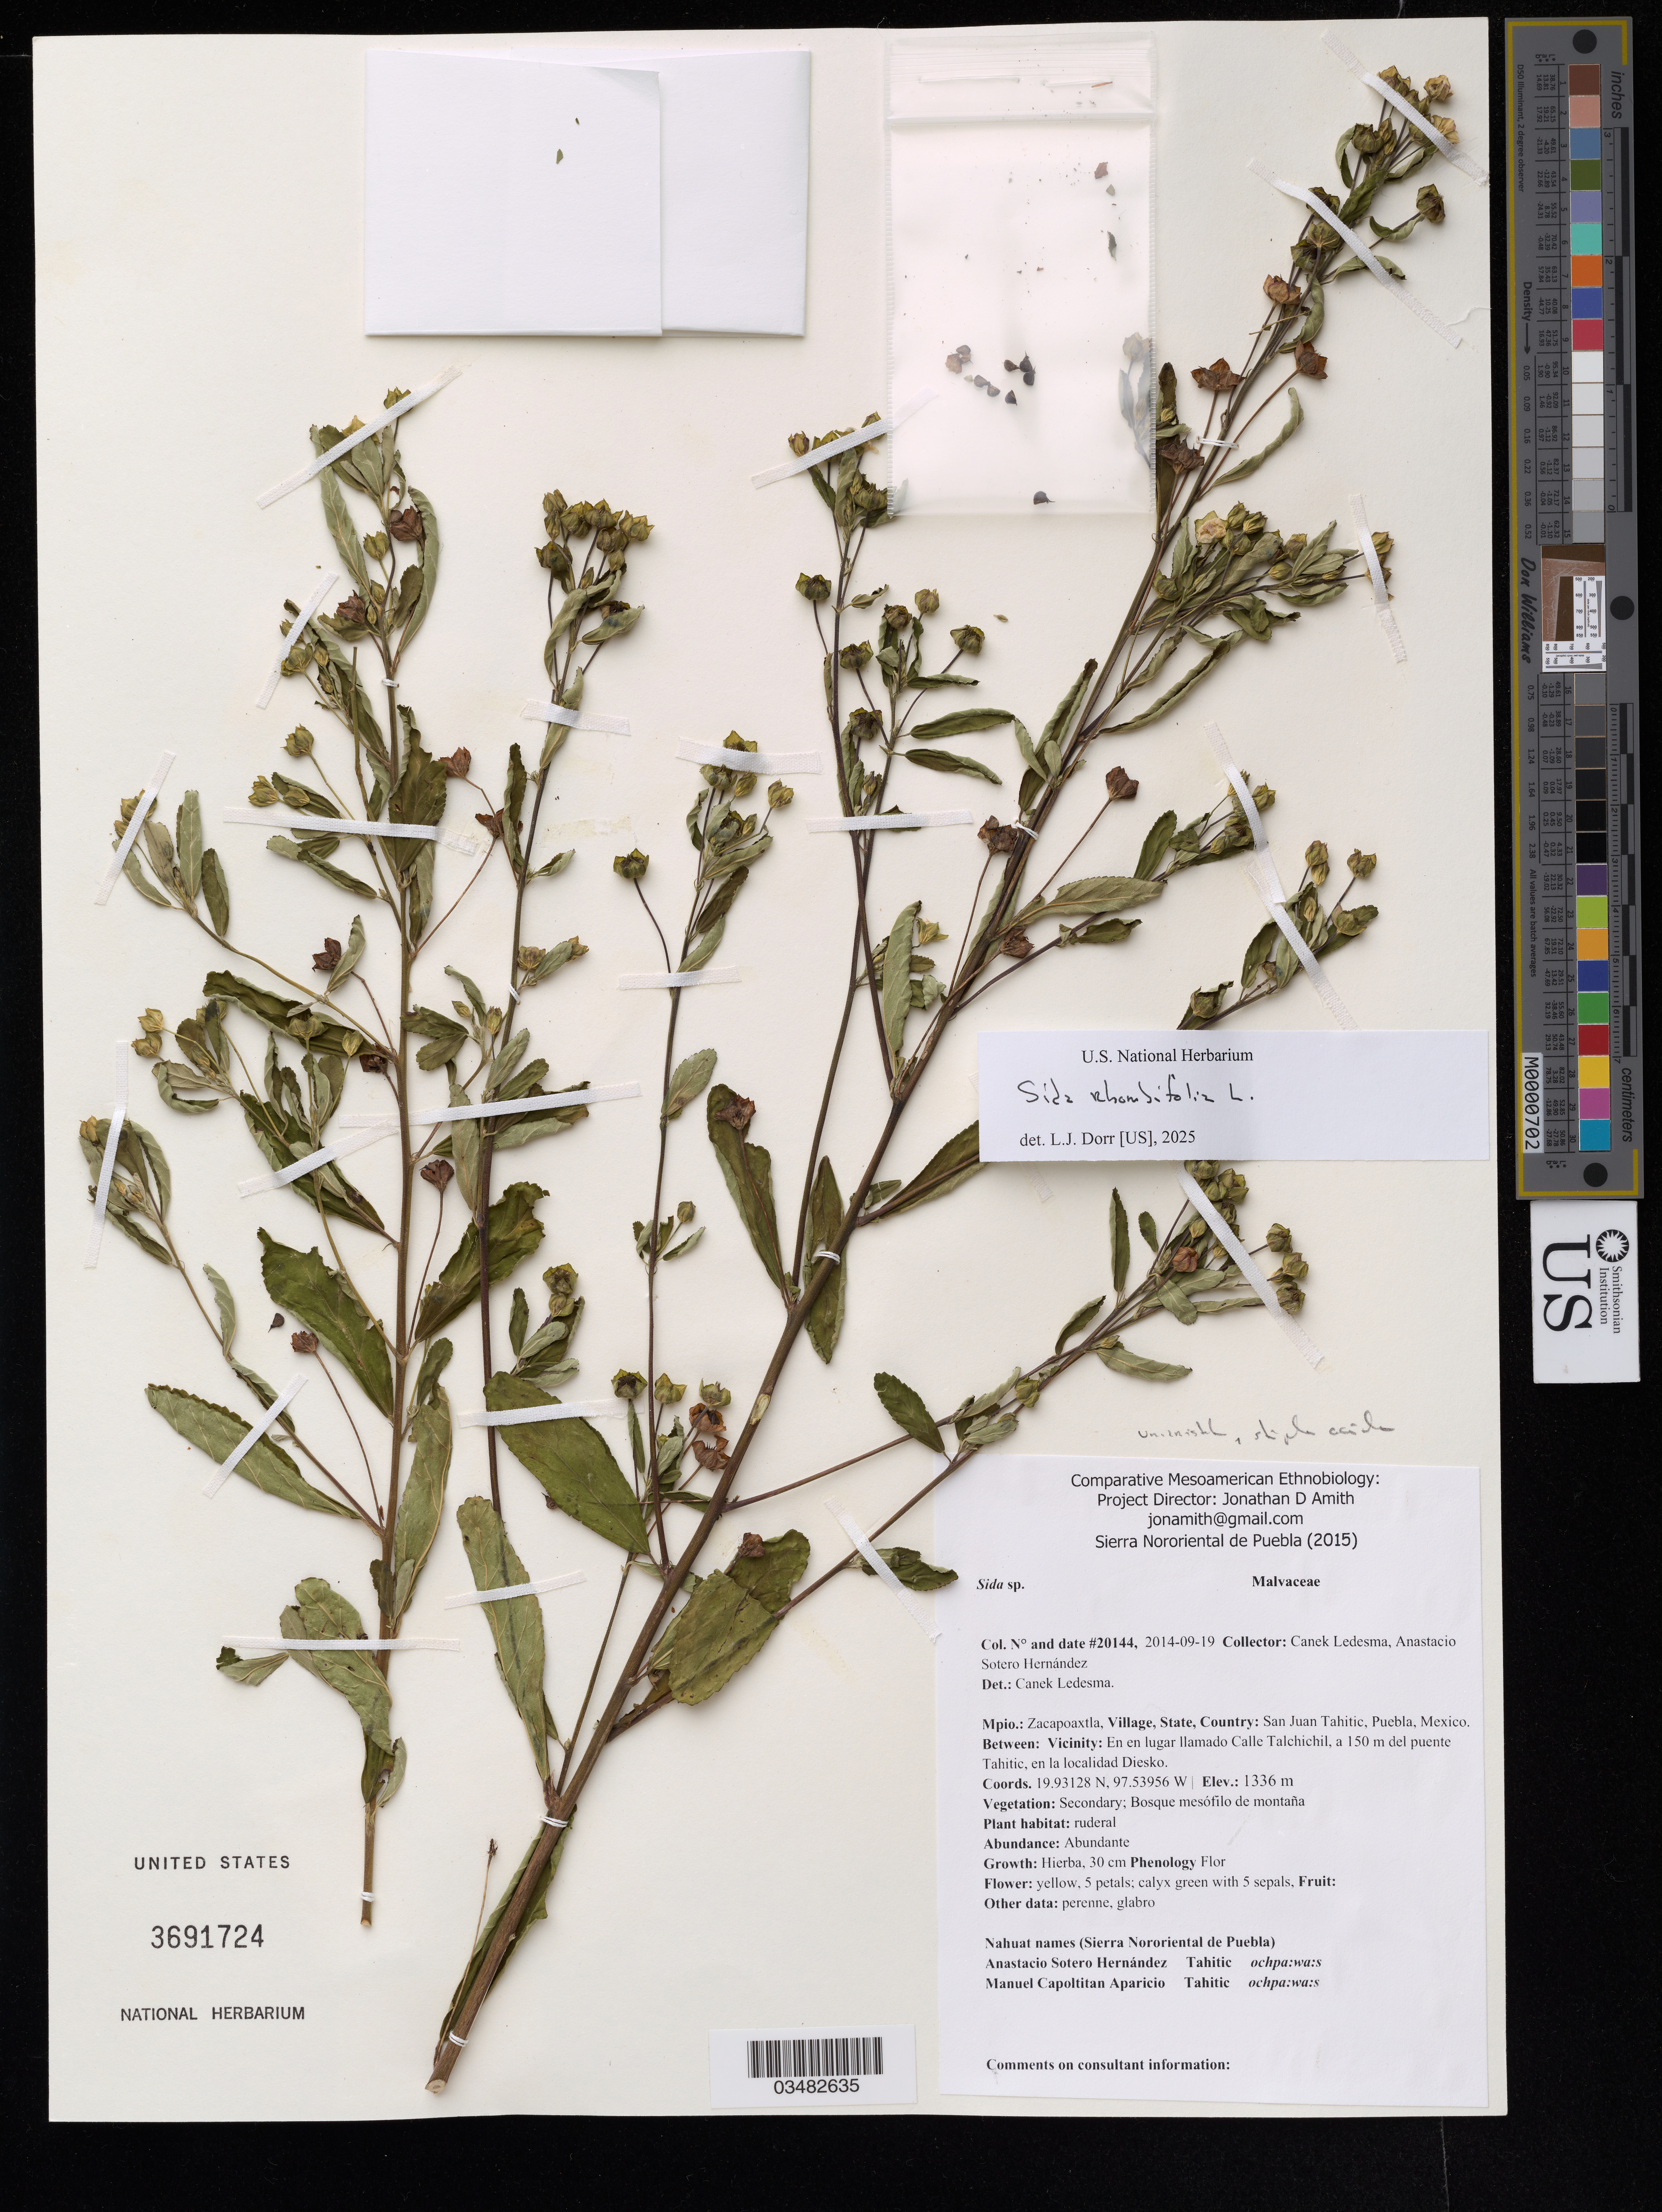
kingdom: Plantae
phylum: Tracheophyta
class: Magnoliopsida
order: Malvales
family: Malvaceae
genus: Sida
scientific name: Sida rhombifolia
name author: L.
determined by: Dorr, Laurence J., Curator (BOT), Smithsonian Institution - National Museum of Natural History (UNITED STATES)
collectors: Canek Ledesma C. & A. Sotero H.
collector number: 20144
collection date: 2014-09-19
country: Mexico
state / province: Puebla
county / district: Zacapoaxtla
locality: San Juan Tahitic, En en lugar llamado Calle Talchichil, a 150 m del puente Tahitic, en la localidad Diesko.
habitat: Ruderal.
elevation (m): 1336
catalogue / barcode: US 3691724